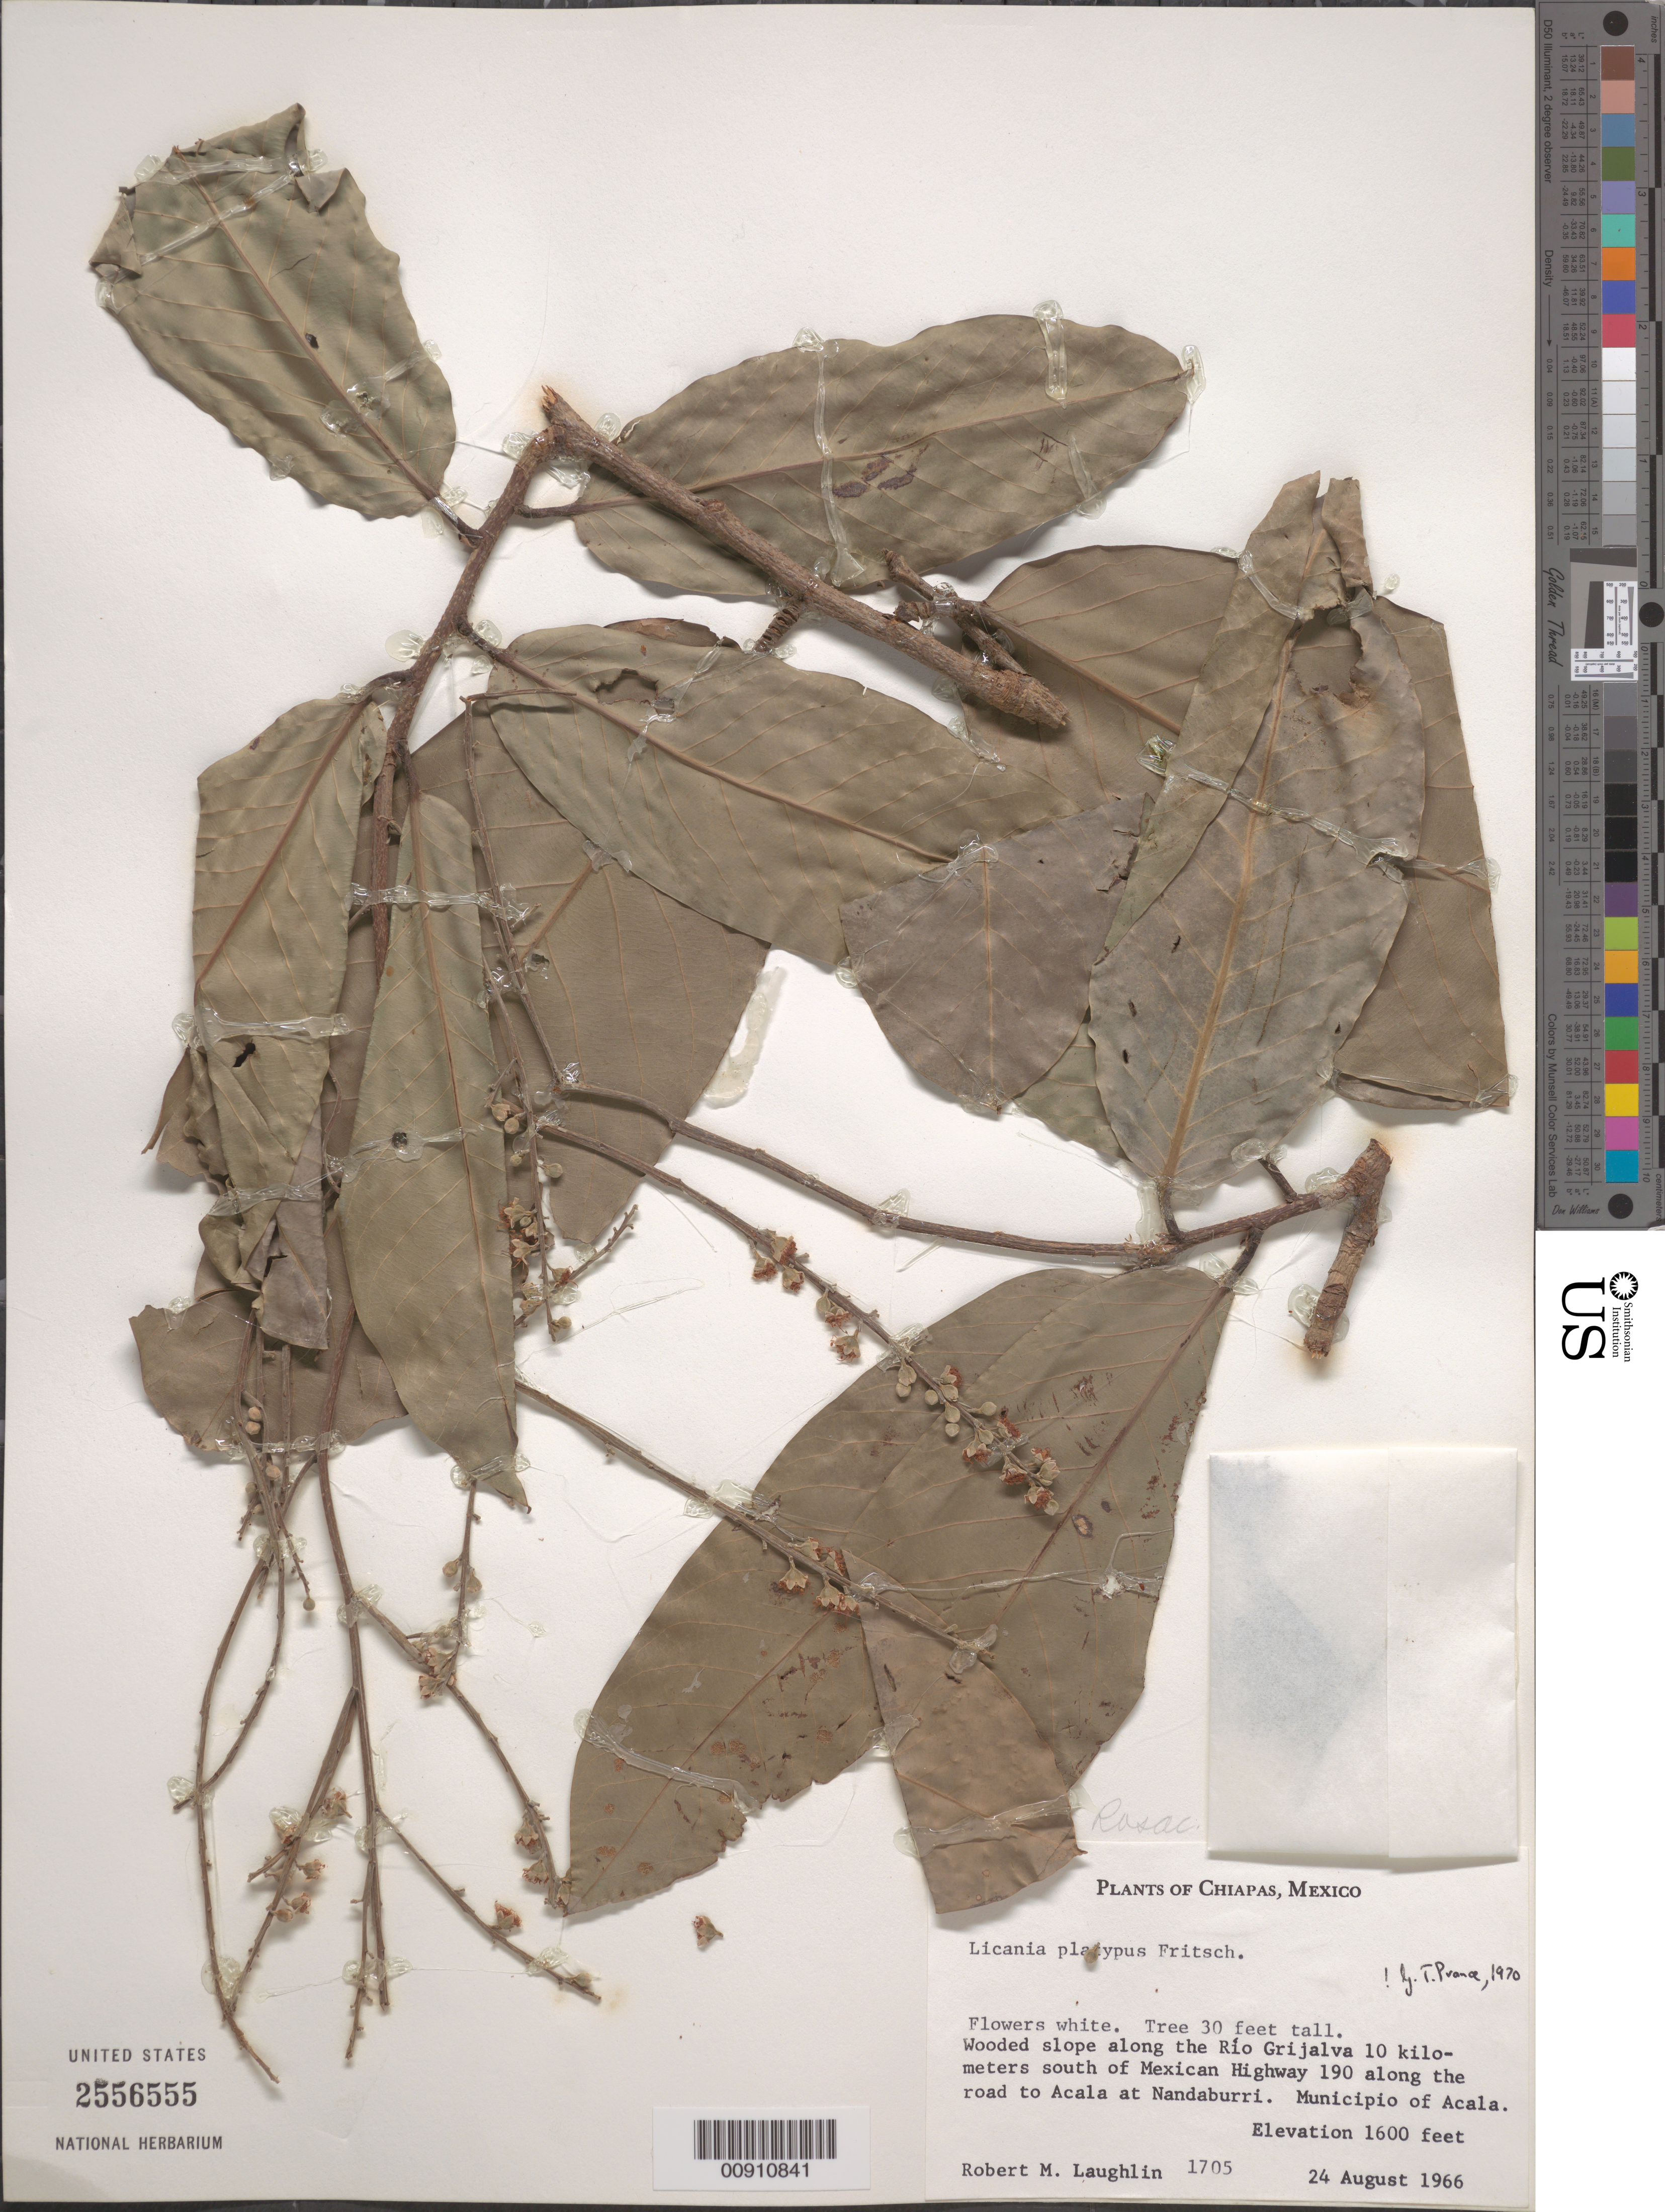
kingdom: Plantae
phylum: Tracheophyta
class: Magnoliopsida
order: Malpighiales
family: Chrysobalanaceae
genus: Moquilea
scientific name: Moquilea platypus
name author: Hemsl.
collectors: R. M. Laughlin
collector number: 1705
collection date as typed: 24 Aug 1966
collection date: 1966-08-24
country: Mexico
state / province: Chiapas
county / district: Acala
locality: Along Río Grijalva 10 kilometers south of Mexican Highway 190 along the road to Acala ar Nandaburri, Municipio of Acala, Chiapas.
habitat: Wooded slope along Río.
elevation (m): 488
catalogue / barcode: US 2556555